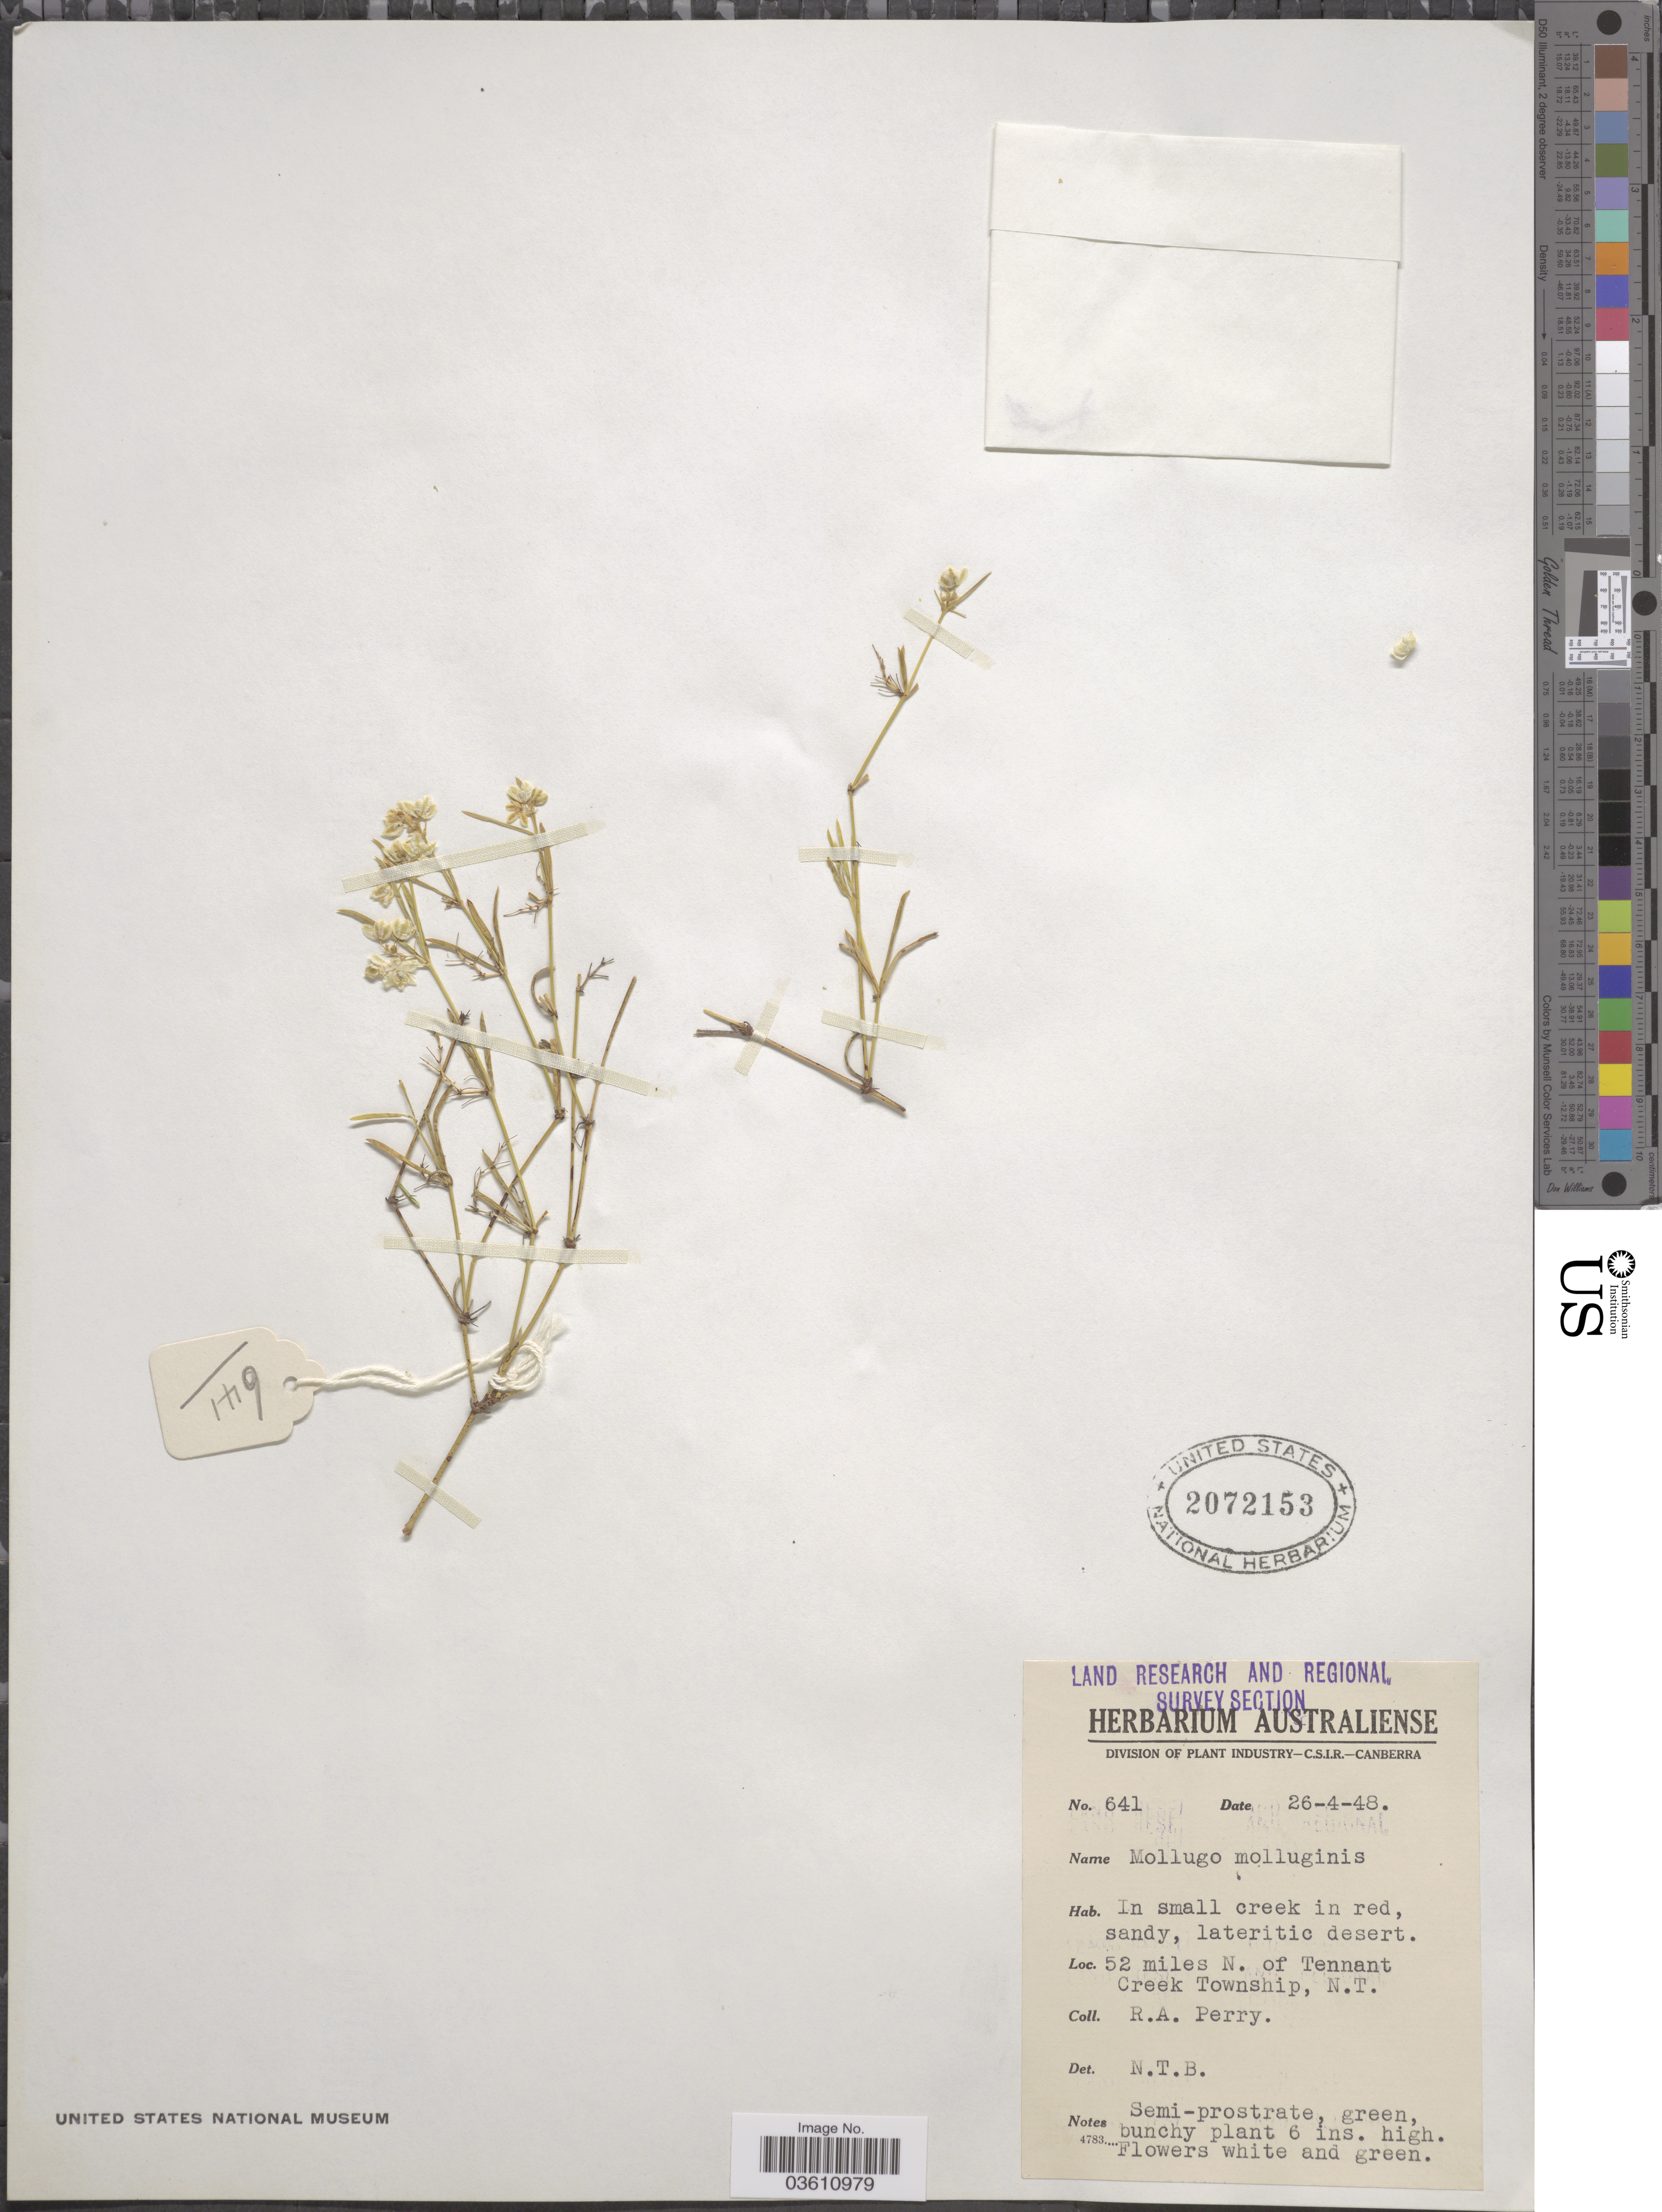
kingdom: Plantae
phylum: Tracheophyta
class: Magnoliopsida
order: Caryophyllales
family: Molluginaceae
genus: Trigastrotheca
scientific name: Trigastrotheca molluginea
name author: F. Muell.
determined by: Strong, Mark T., (BOT), Smithsonian Institution - National Museum of Natural History (UNITED STATES)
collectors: Perry, R. A.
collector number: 641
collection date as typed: Transcribed d/m/y: 26/4/48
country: Australia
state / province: Northern Territory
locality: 52 miles N. of Tennant Creek Township.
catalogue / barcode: US 2072153